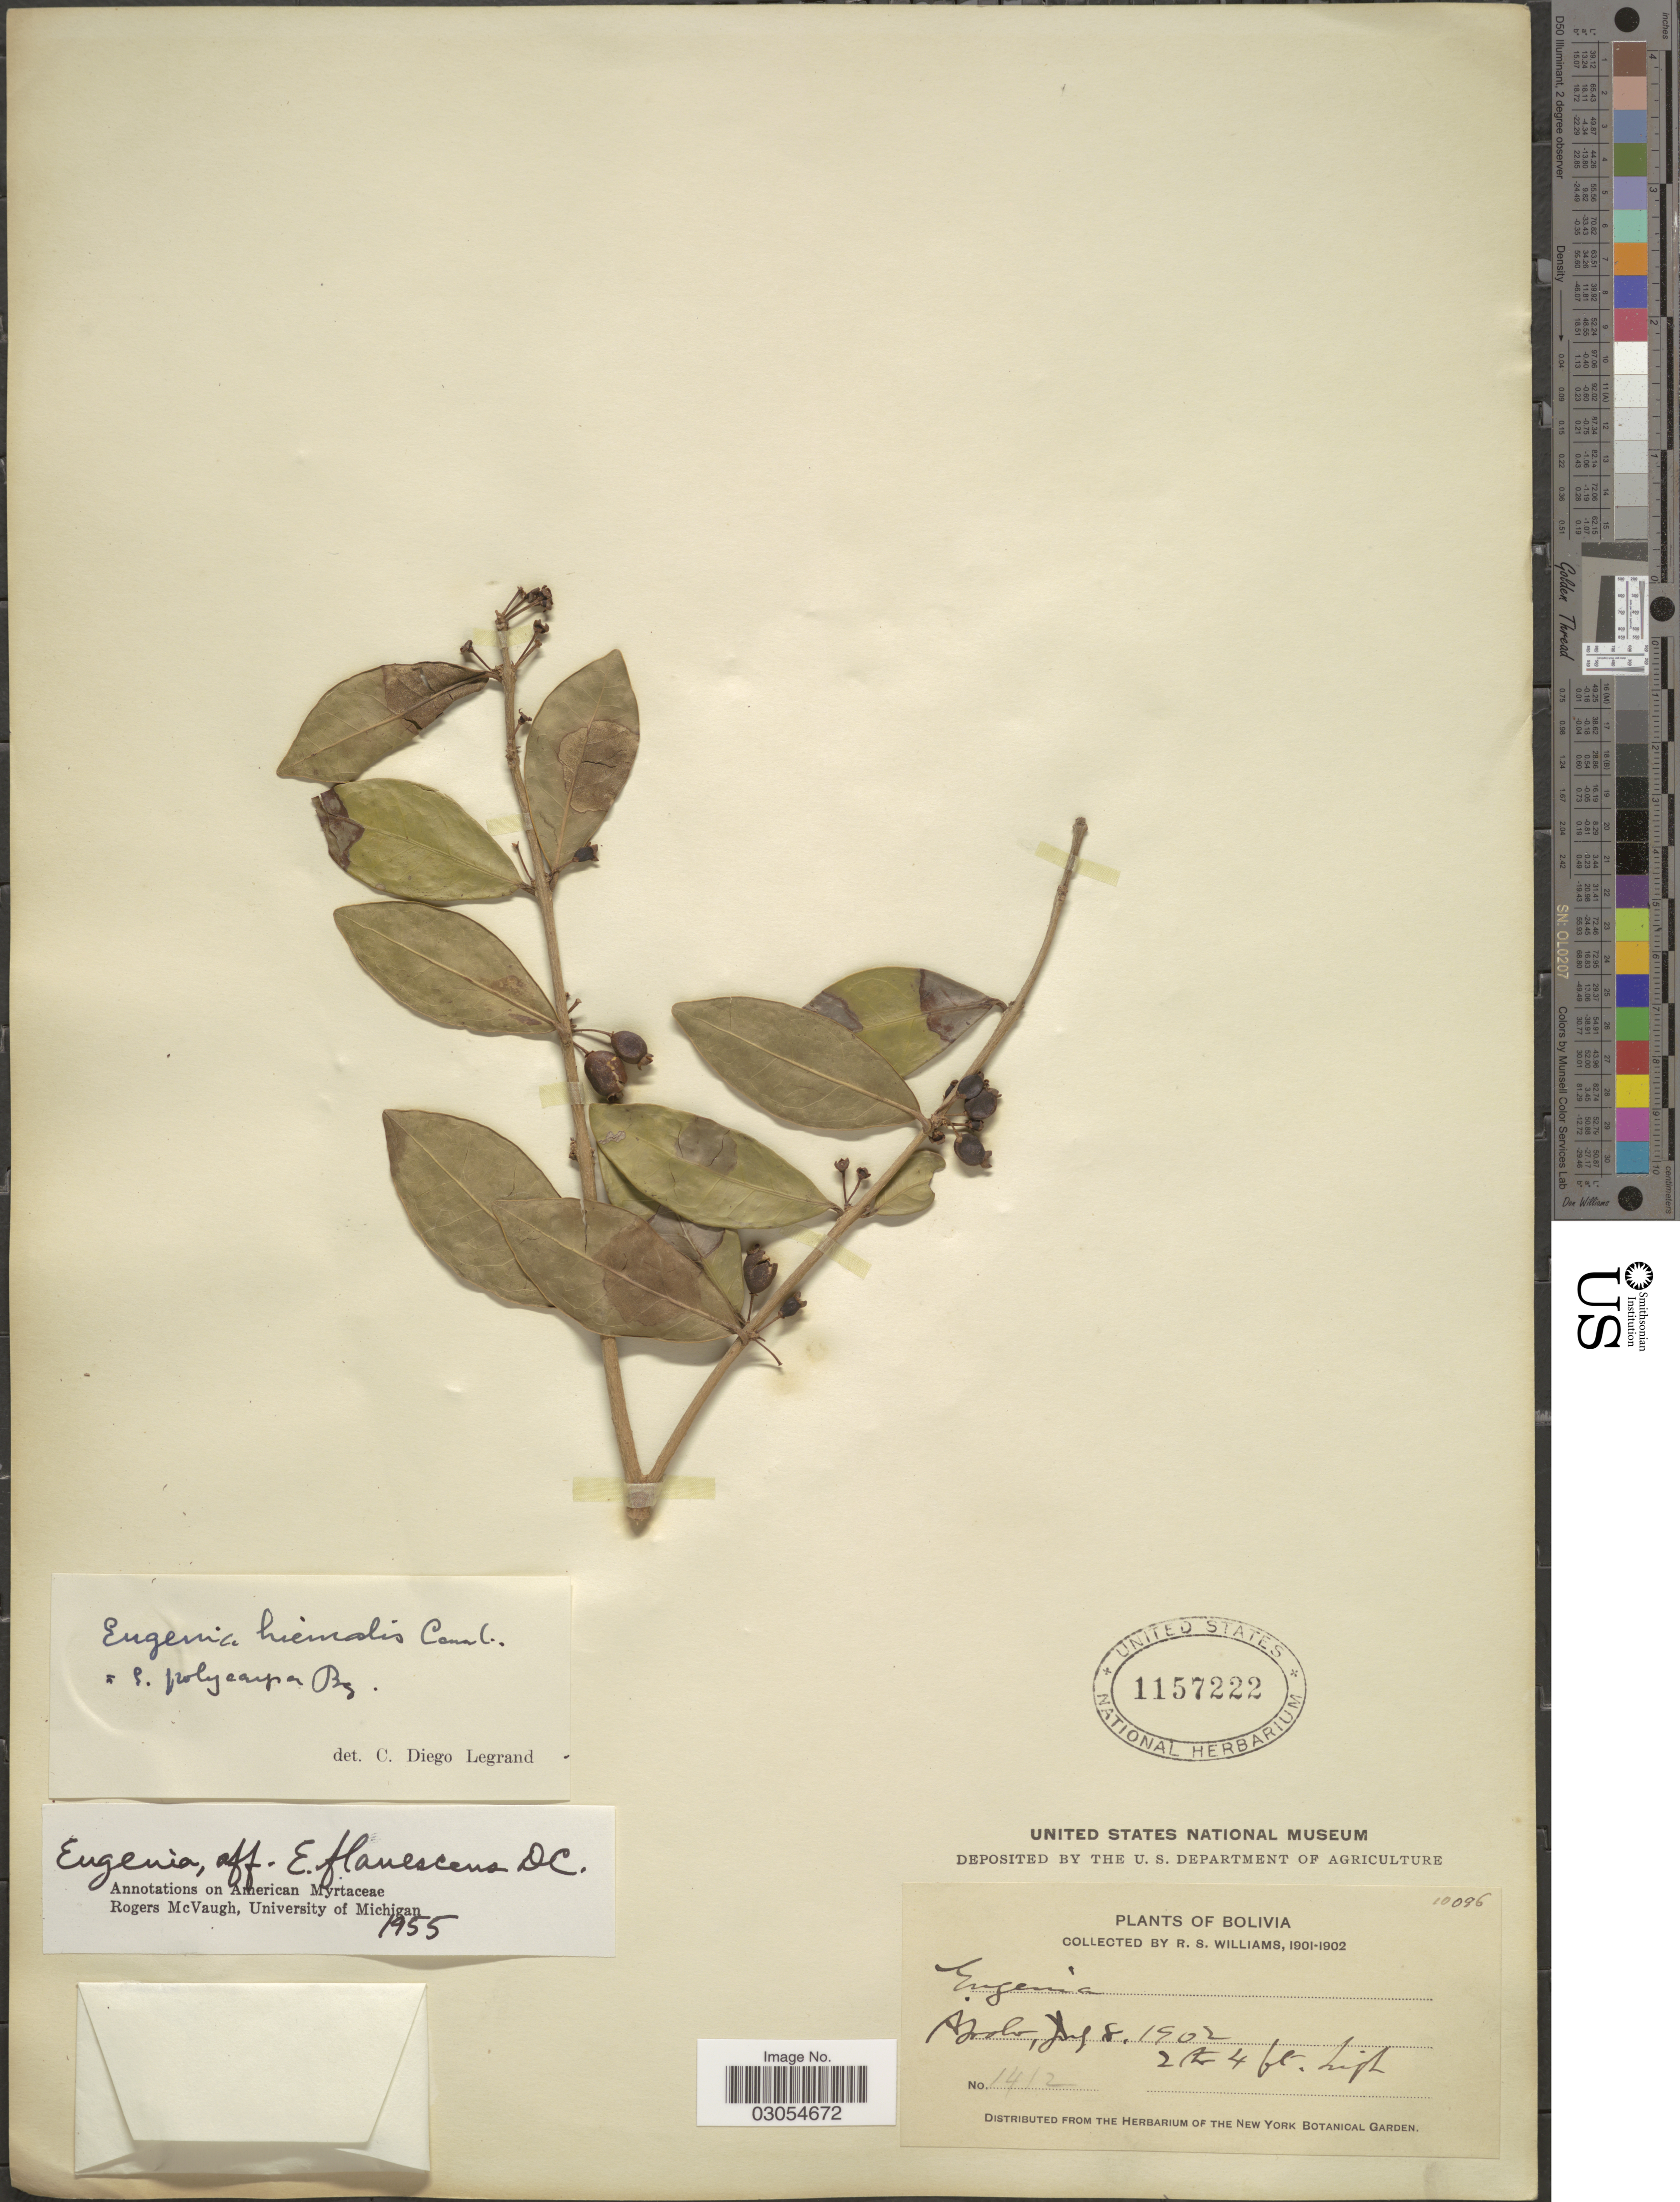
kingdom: Plantae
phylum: Tracheophyta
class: Magnoliopsida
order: Myrtales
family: Myrtaceae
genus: Eugenia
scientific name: Eugenia hiemalis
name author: Cambess.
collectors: R. S. Williams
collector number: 1412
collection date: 1902-07-08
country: Bolivia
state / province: La Paz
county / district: Franz Tamayo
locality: Apolo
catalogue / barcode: US 1157222